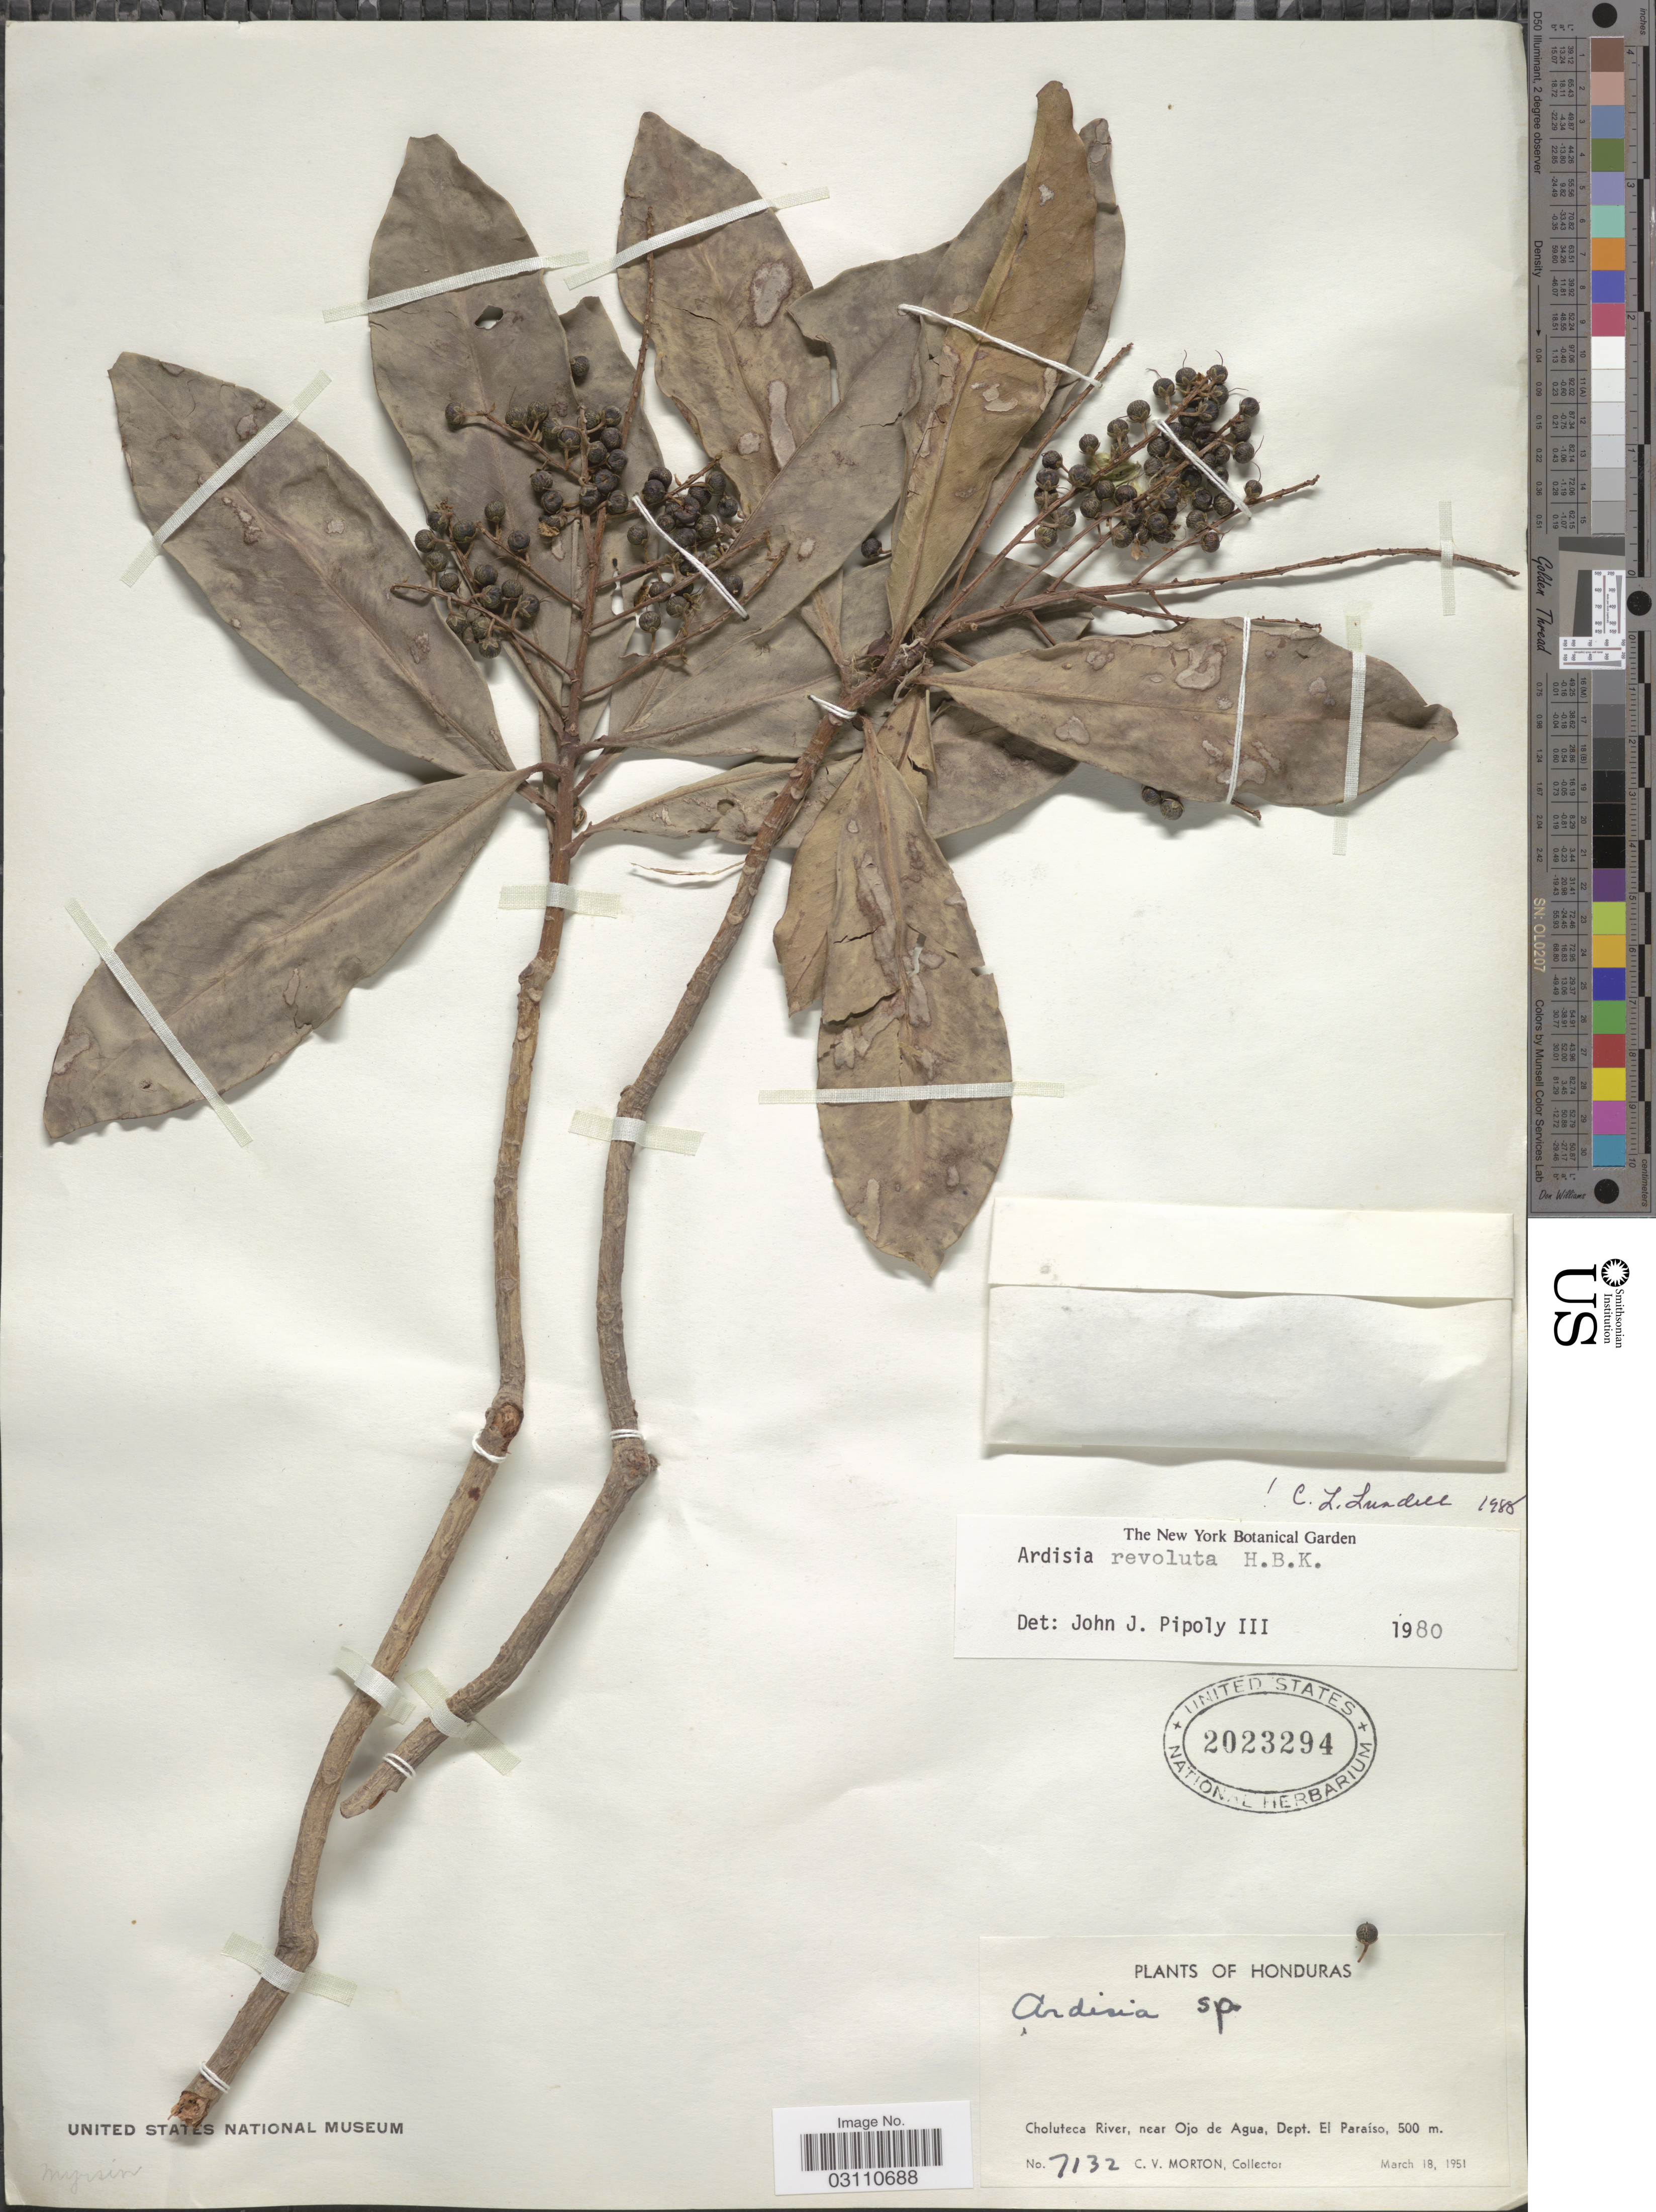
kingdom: Plantae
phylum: Tracheophyta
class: Magnoliopsida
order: Ericales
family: Primulaceae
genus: Ardisia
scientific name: Ardisia revoluta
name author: Kunth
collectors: C. V. Morton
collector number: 7132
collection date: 1951-03-18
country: Honduras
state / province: El Paraíso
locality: Choluteca River, near Ojo de Agua. Dept. El Paraíso.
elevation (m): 500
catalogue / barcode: US 2023294